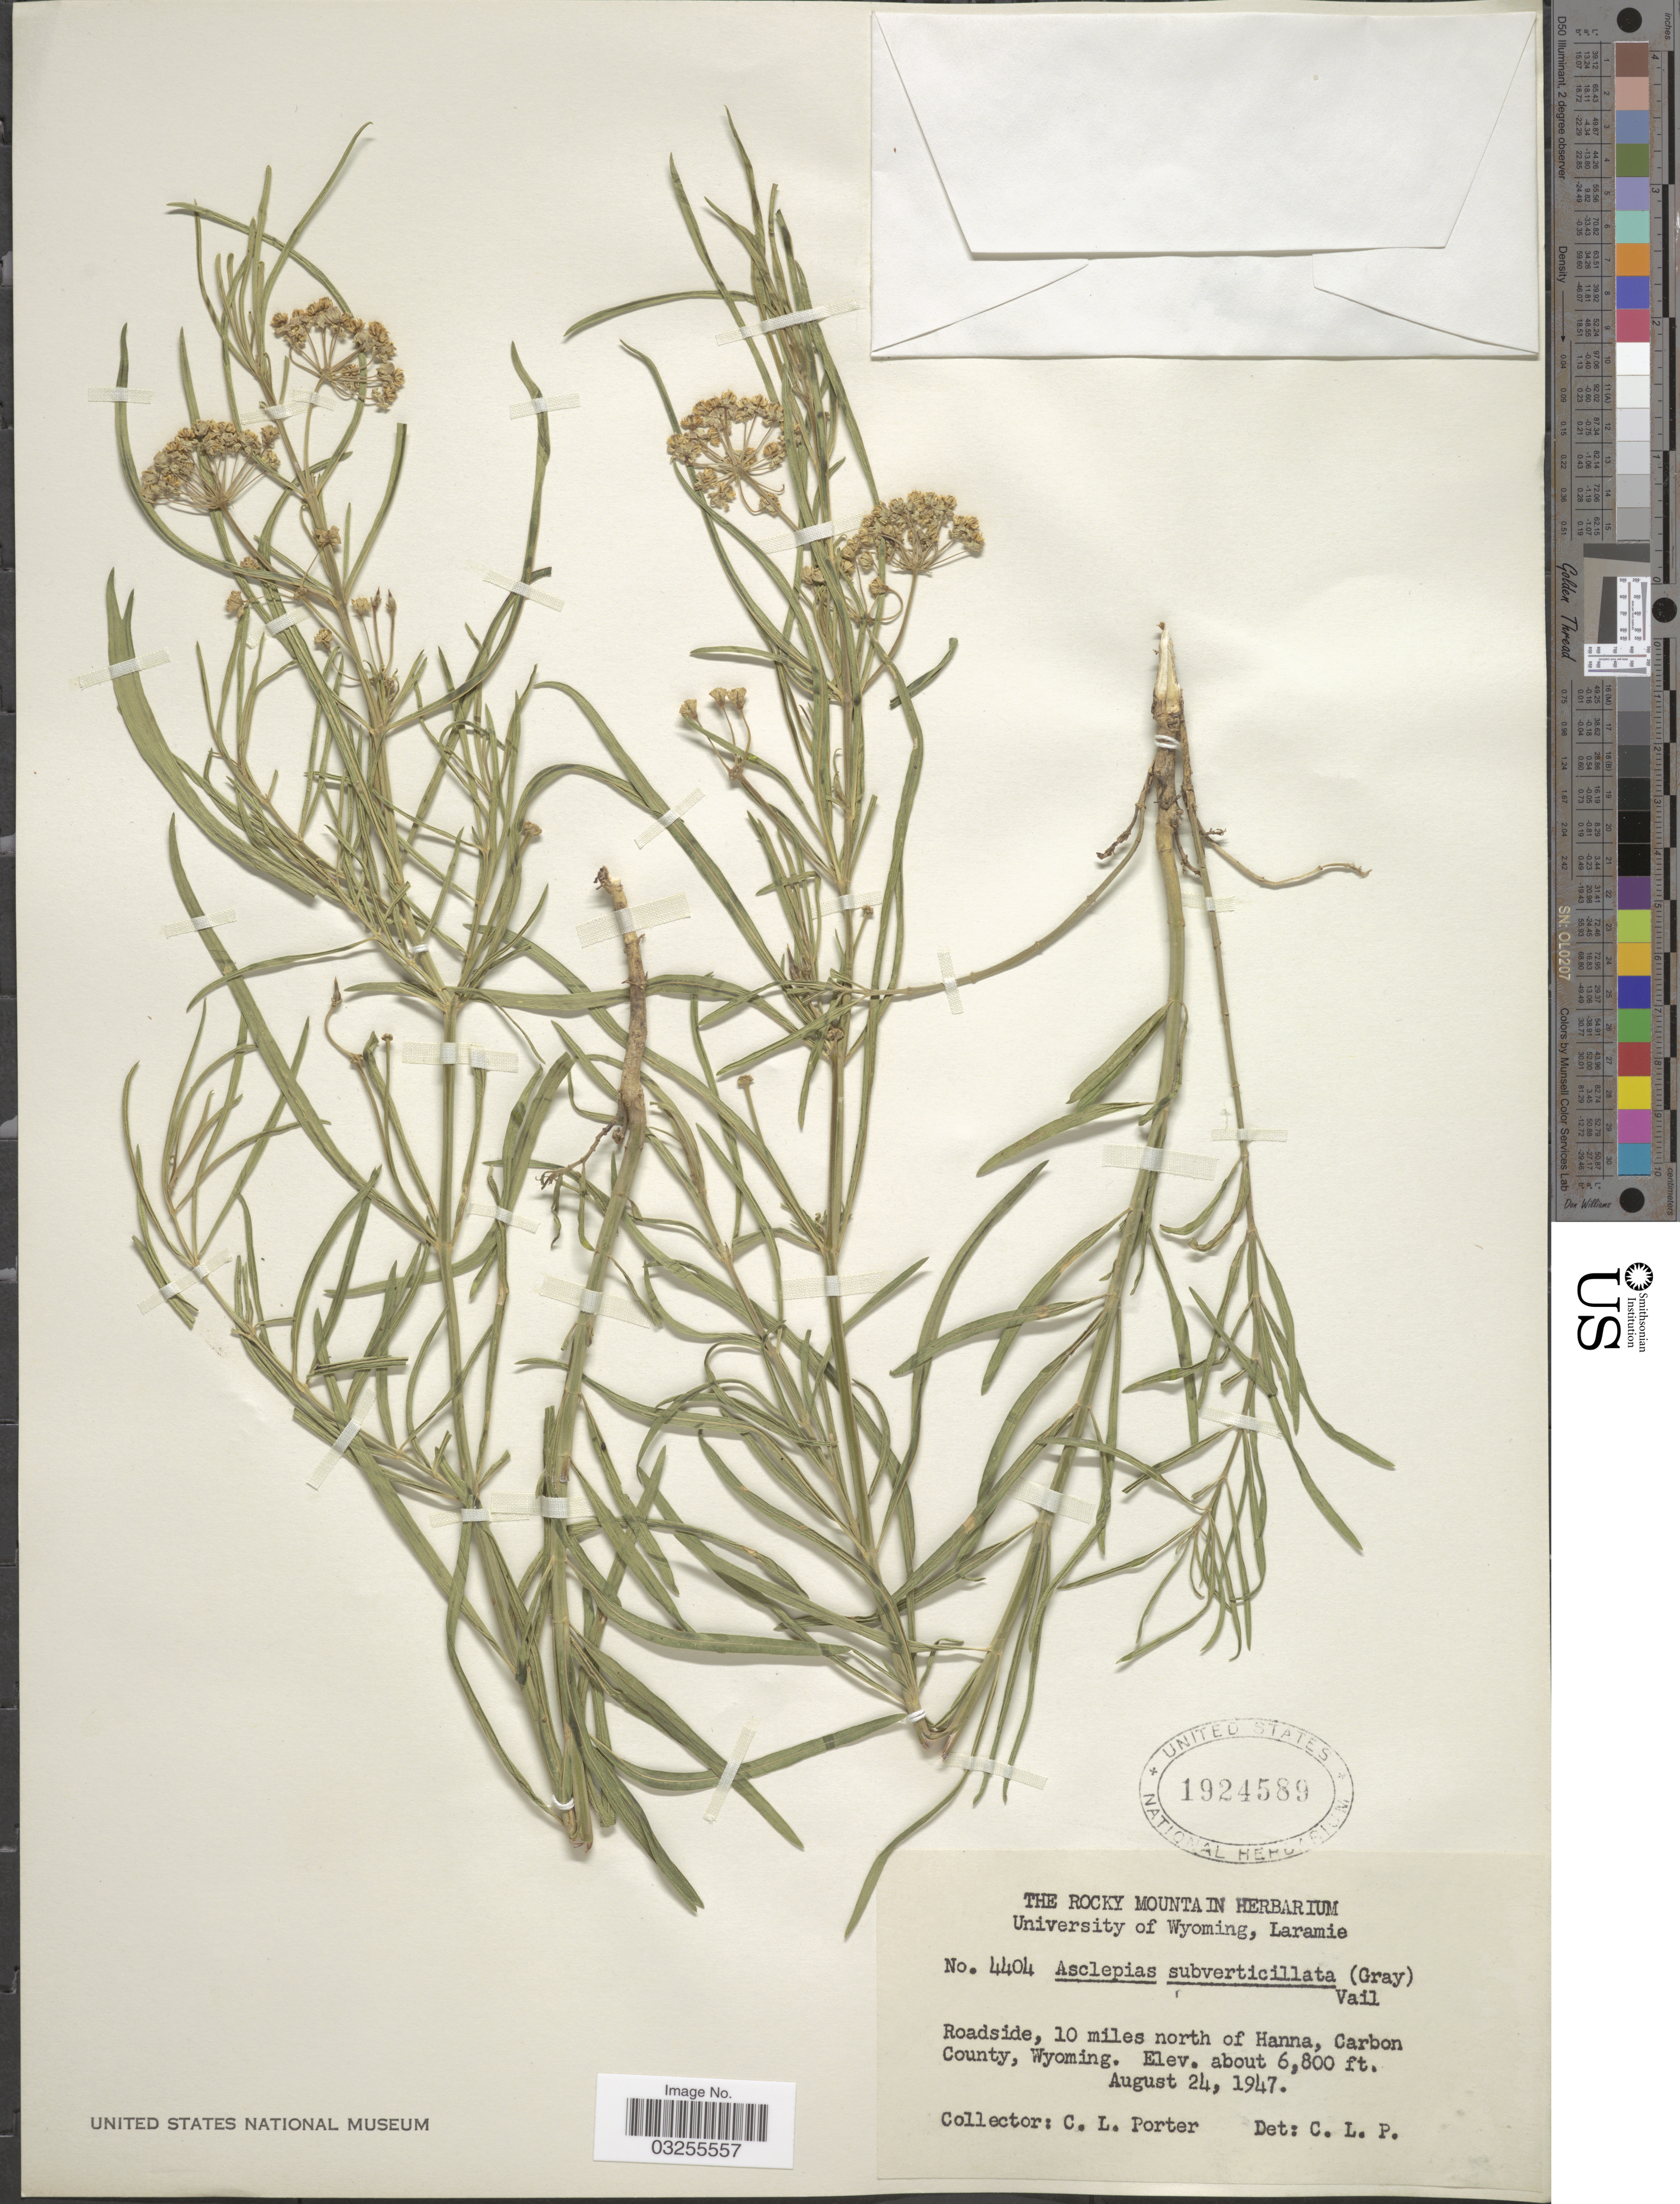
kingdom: Plantae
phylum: Tracheophyta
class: Magnoliopsida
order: Gentianales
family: Apocynaceae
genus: Asclepias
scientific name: Asclepias subverticillata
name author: (A. Gray) Vail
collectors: C. L. Porter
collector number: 4404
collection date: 1947-08-24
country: United States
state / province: Wyoming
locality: Roadside, 10 miles north of Hanna, Carbon County.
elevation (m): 2073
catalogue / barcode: US 1924589